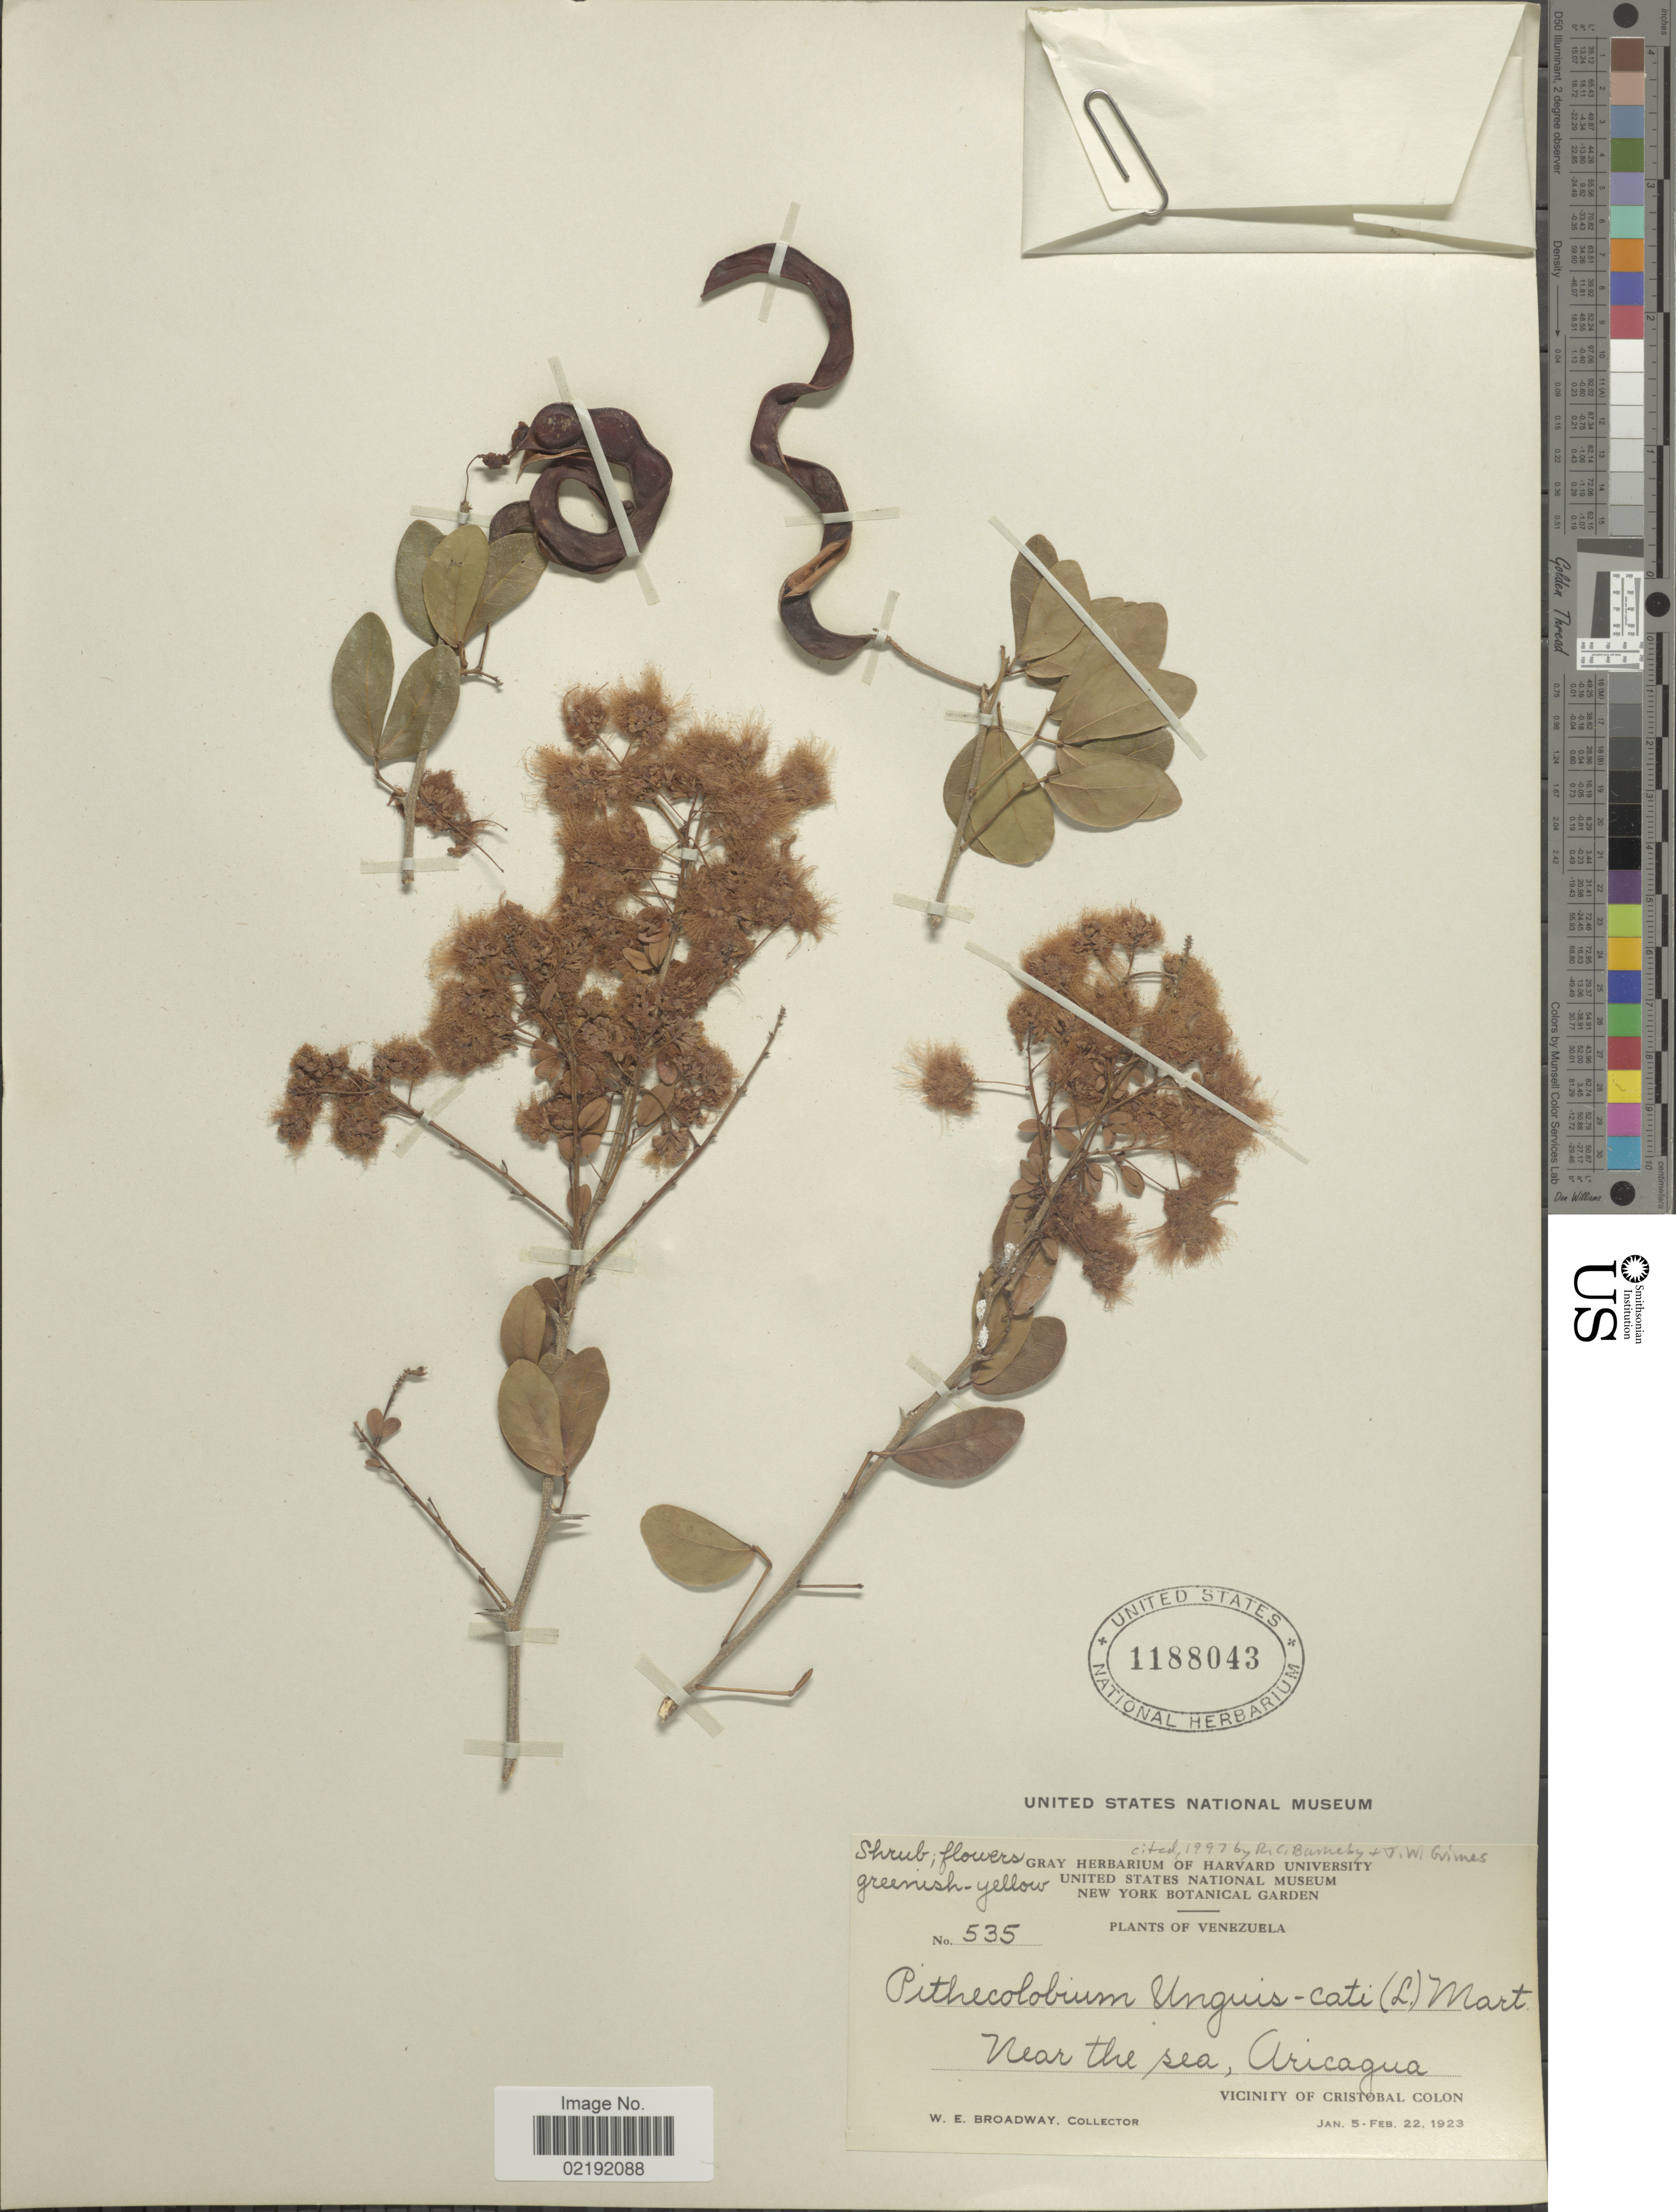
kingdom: Plantae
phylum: Tracheophyta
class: Magnoliopsida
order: Fabales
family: Fabaceae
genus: Pithecellobium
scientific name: Pithecellobium unguis-cati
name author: (L.) Benth.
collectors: W. E. Broadway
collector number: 535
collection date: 1923-01-05/1923-02-22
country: Venezuela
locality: Near the sea, Aricagua. Vicinity of Cristobal Colon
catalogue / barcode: US 1188043